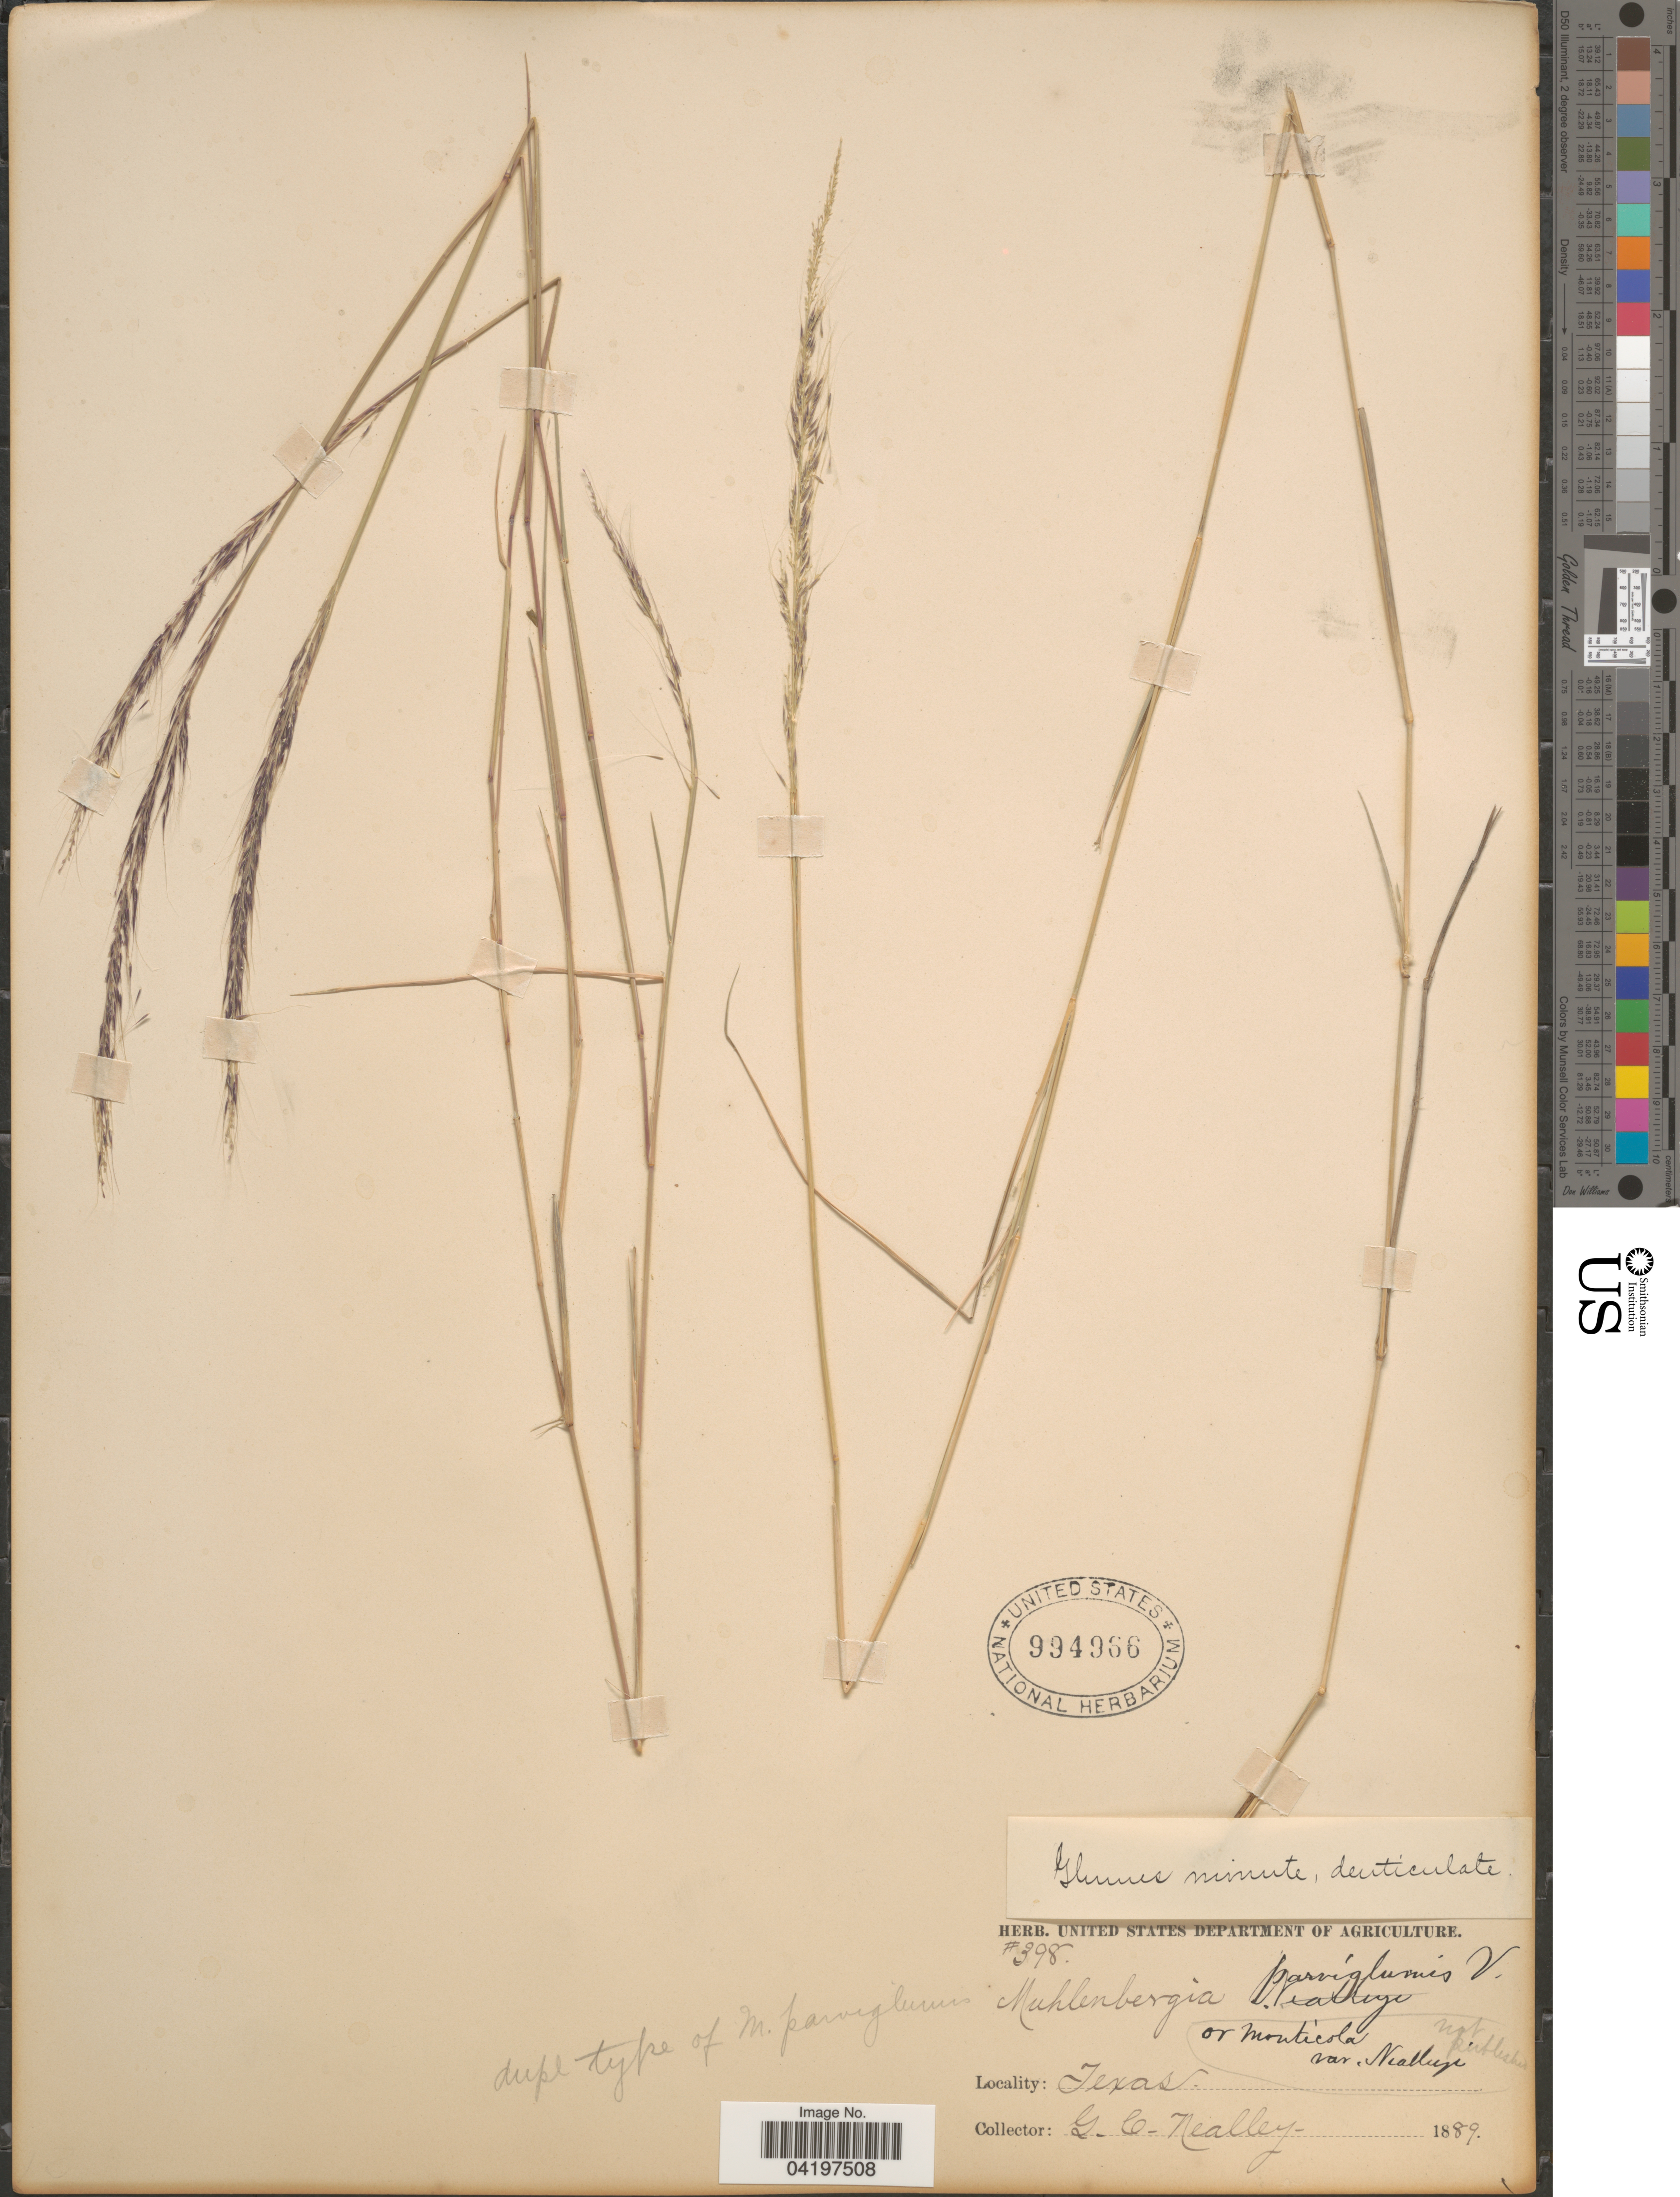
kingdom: Plantae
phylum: Tracheophyta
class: Liliopsida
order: Poales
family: Poaceae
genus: Muhlenbergia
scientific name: Muhlenbergia spiciformis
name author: Trin.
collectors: G. C. Nealley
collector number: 398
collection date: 1889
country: United States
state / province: Texas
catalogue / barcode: US 994966